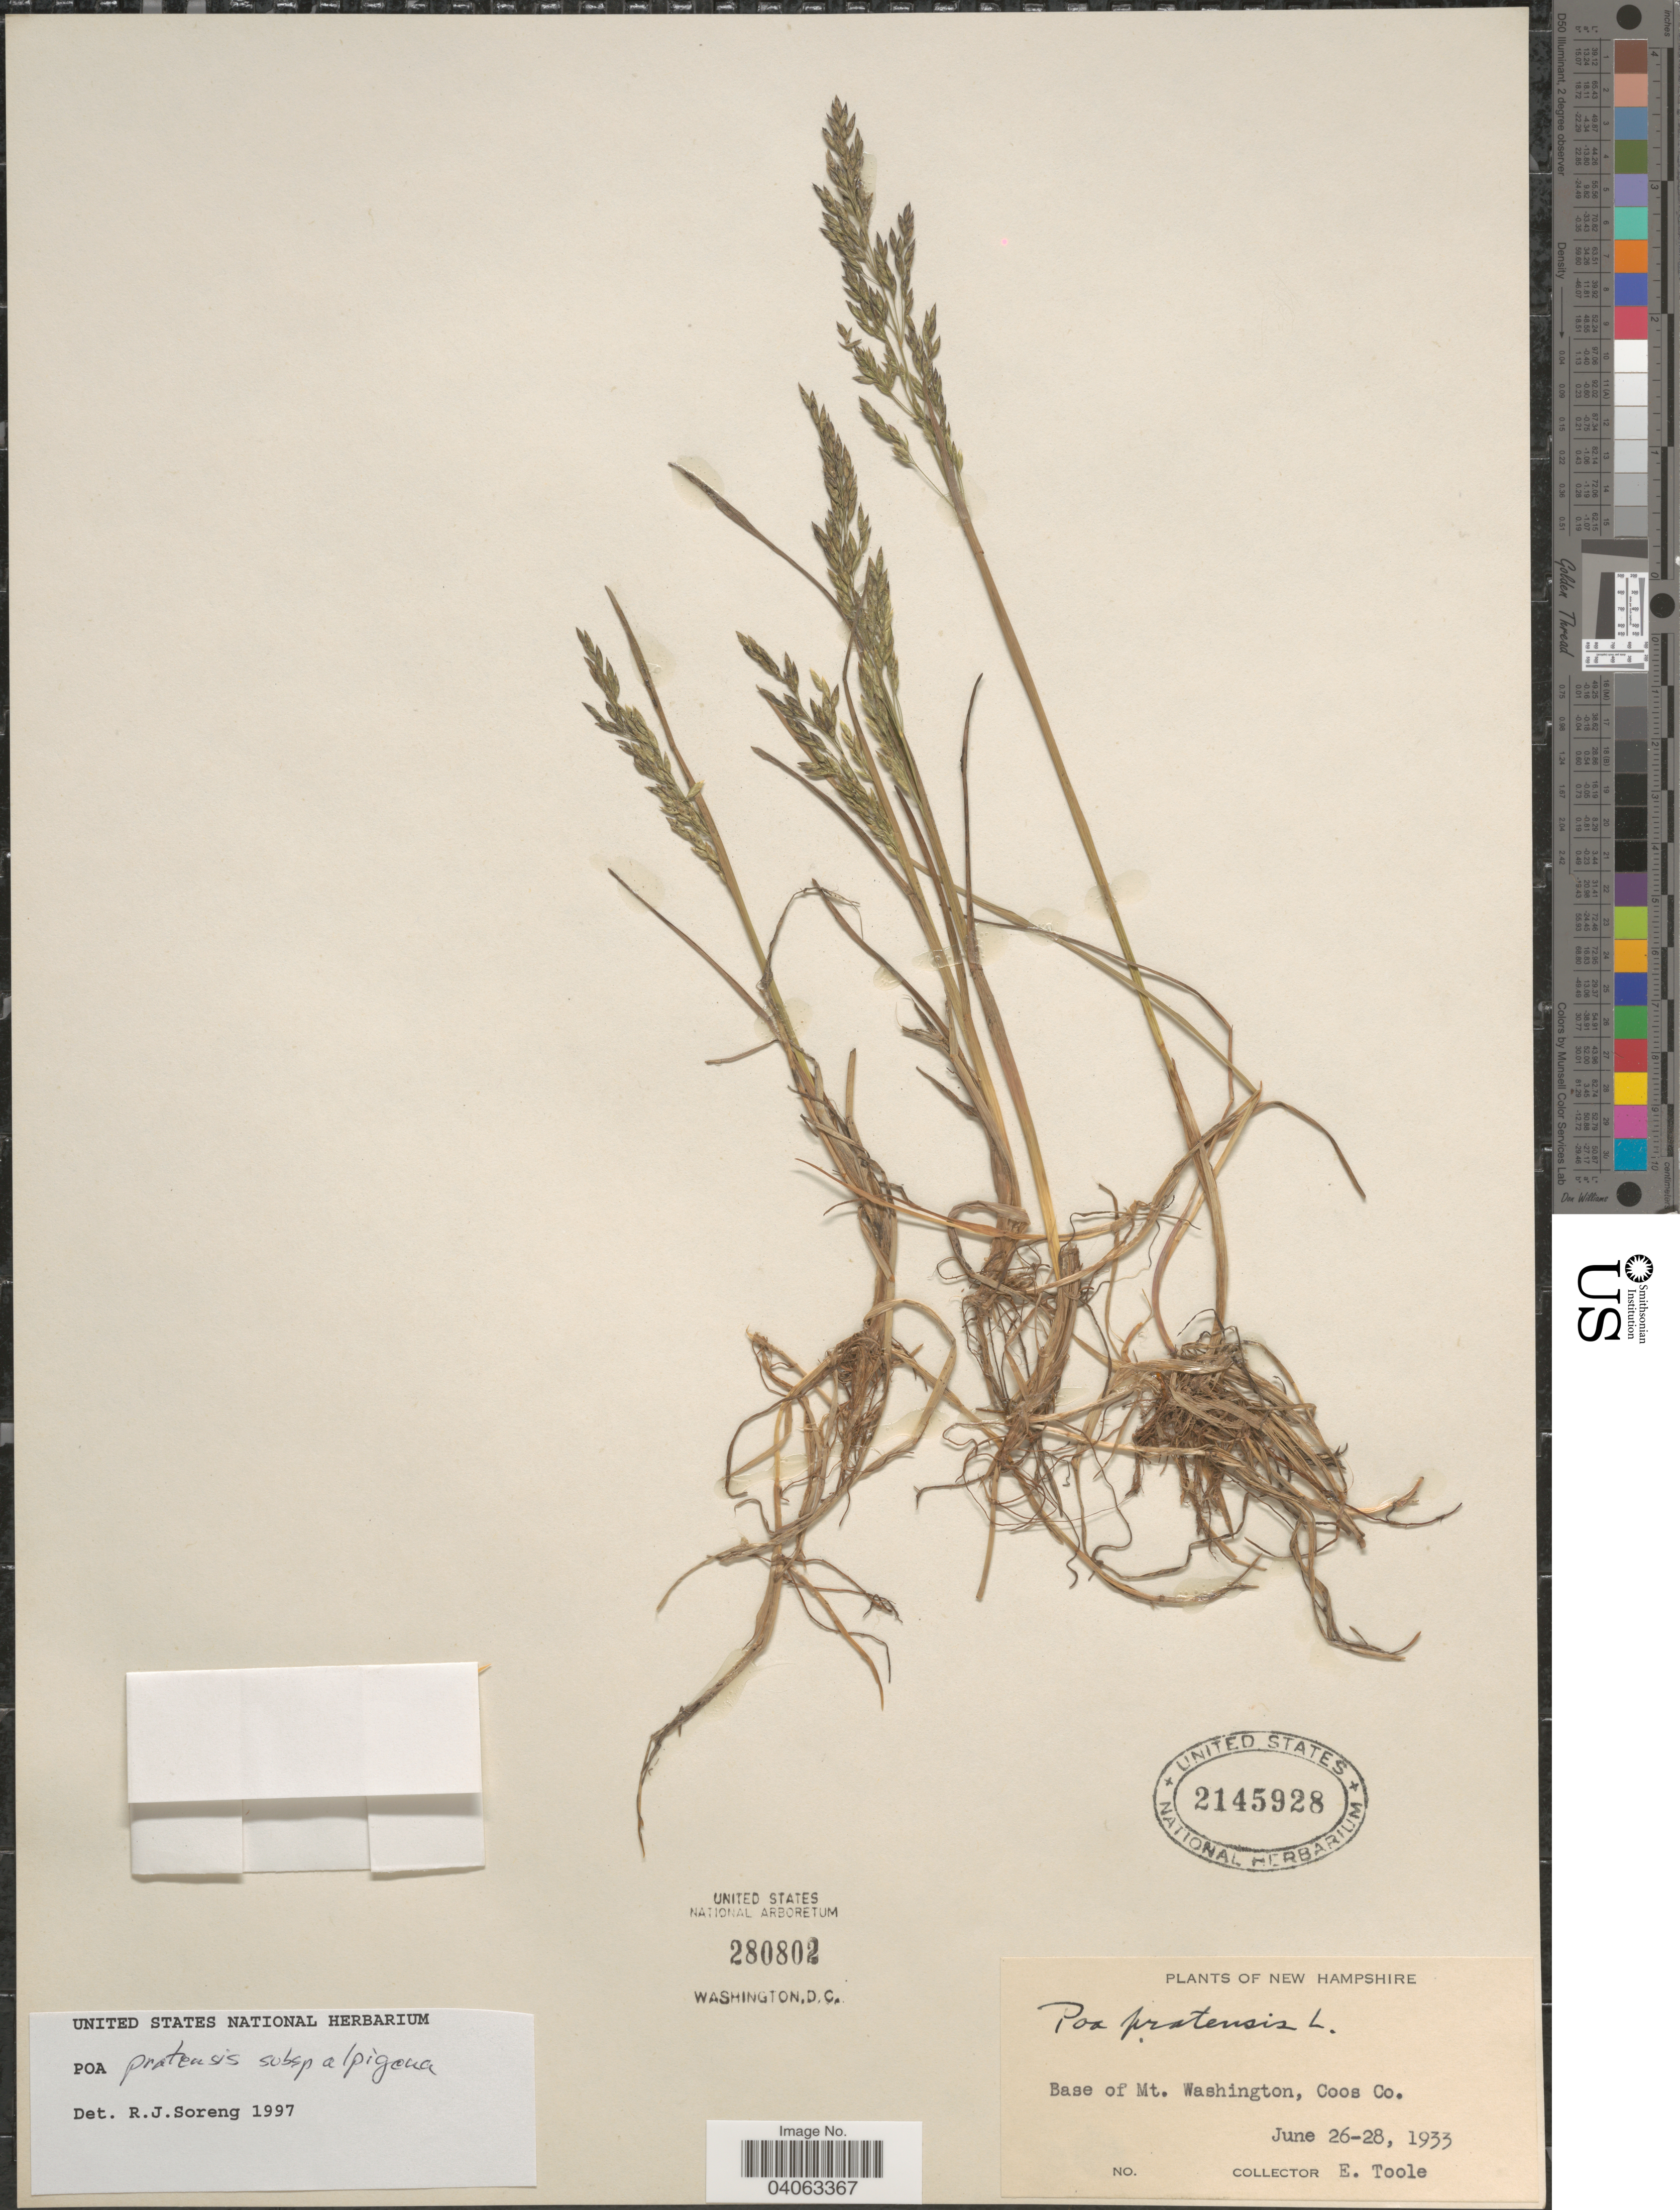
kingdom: Plantae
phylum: Tracheophyta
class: Liliopsida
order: Poales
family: Poaceae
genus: Poa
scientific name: Poa pratensis subsp. alpigena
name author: (Lindm.) Hiitonen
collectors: E. Toole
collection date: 1933-06-26/1933-06-28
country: United States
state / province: New Hampshire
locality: Base of Mt. Washington, Coos Co.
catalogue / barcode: US 2145928